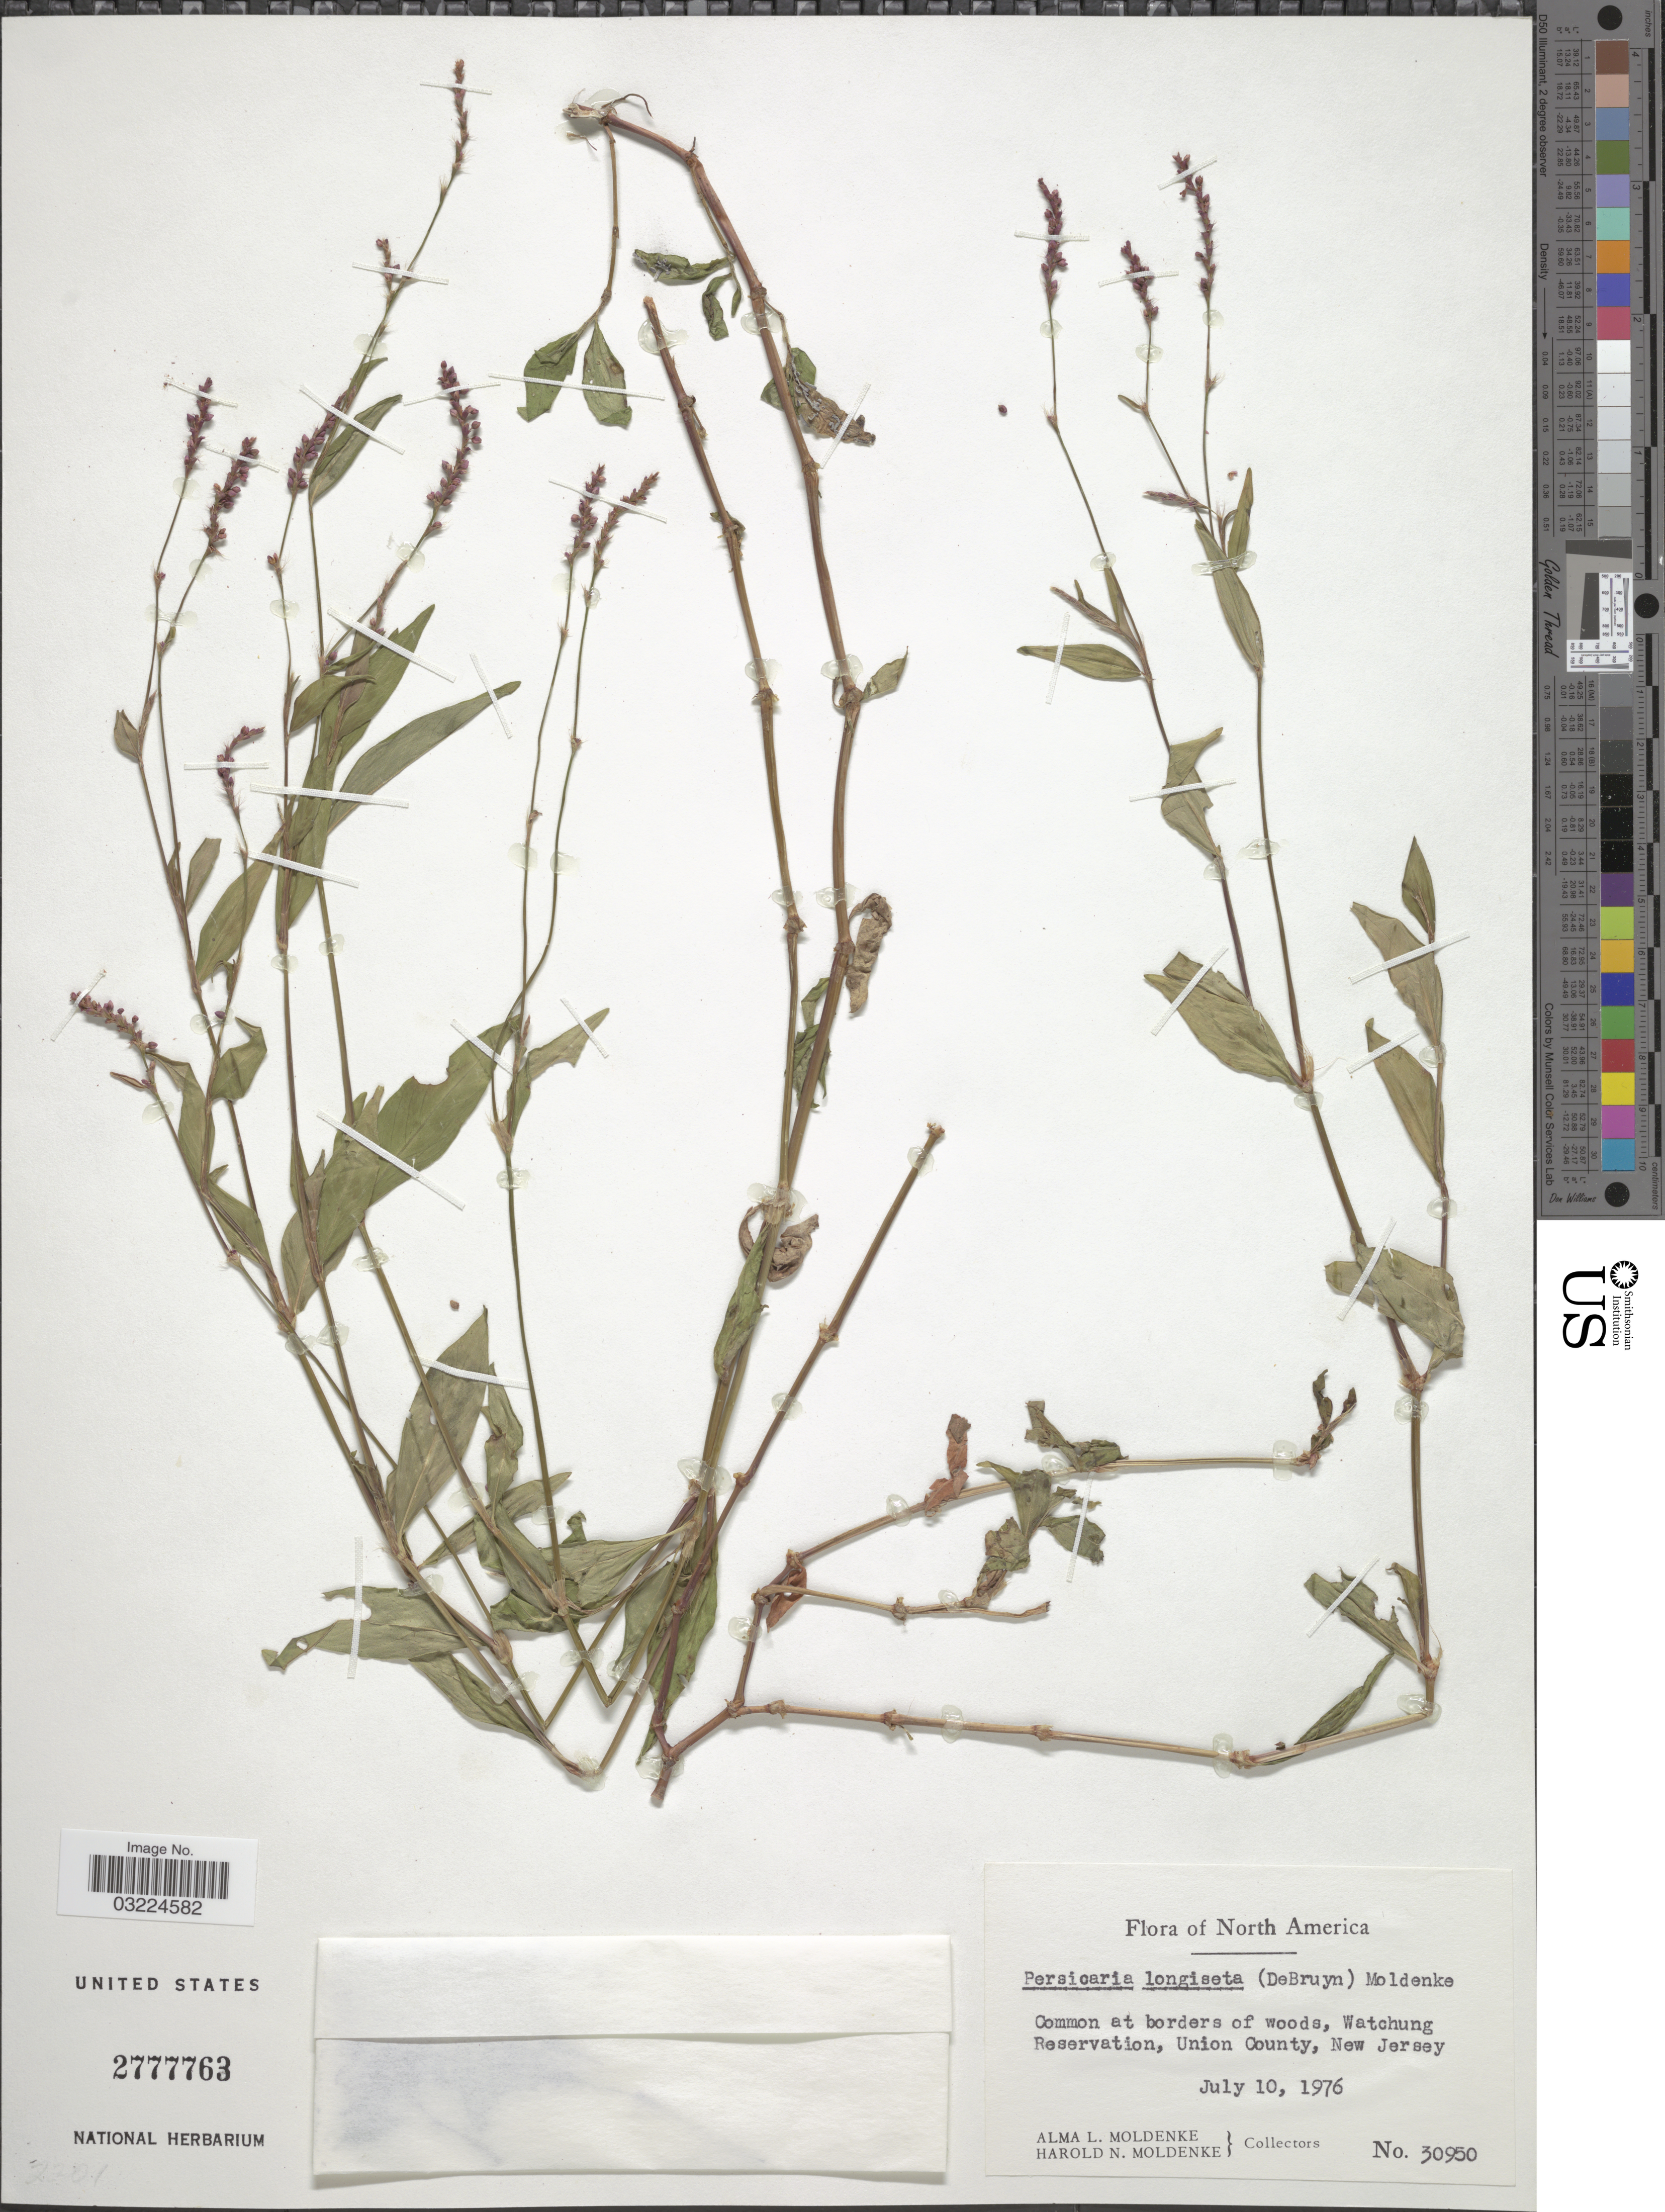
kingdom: Plantae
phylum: Tracheophyta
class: Magnoliopsida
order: Caryophyllales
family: Polygonaceae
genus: Persicaria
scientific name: Persicaria longiseta (Bruijn) Kitag.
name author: (Bruijn &) Kitag.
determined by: Atha, D. E.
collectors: A. L. Moldenke & H. N. Moldenke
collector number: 30950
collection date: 1976-07-10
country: United States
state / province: New Jersey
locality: Common at borders of woods, Watchung Reservation, Union County.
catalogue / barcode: US 2777763